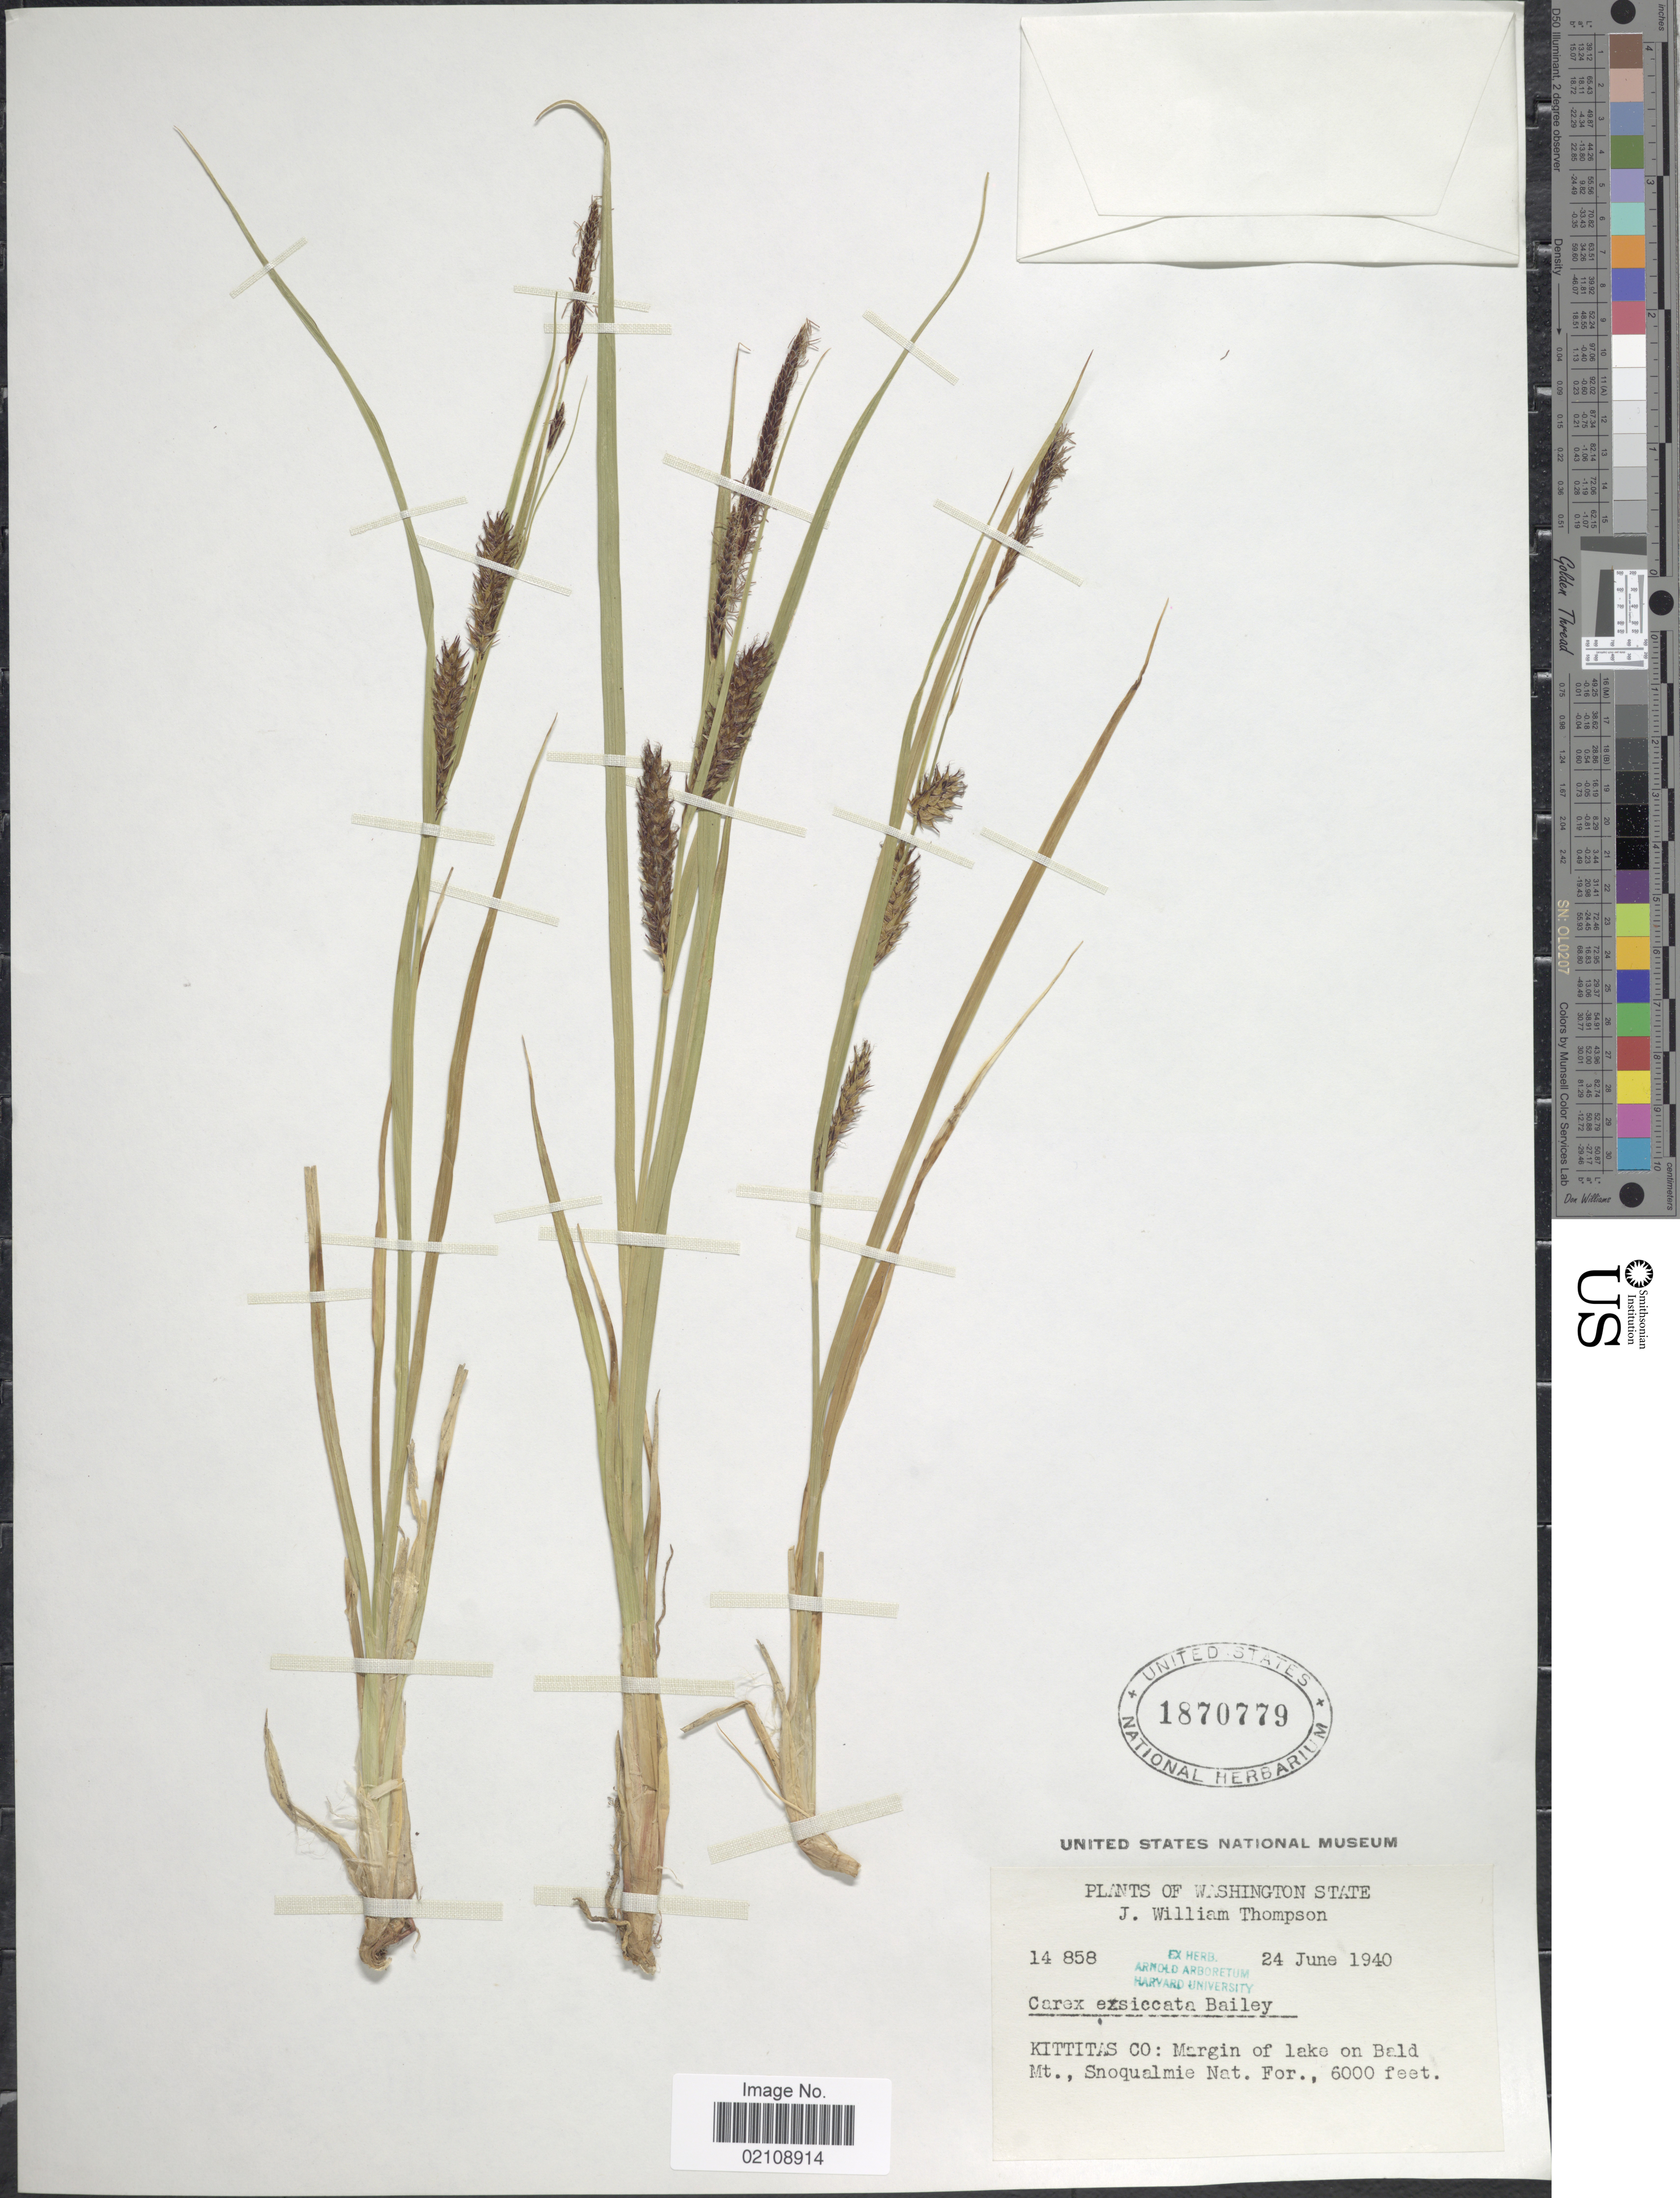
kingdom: Plantae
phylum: Tracheophyta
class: Liliopsida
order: Poales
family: Cyperaceae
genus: Carex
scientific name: Carex exsiccata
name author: L.H. Bailey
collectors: J. W. Thompson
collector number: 14858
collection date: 1940-06-24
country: United States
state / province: Washington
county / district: Kittitas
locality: Kittitas Co.: Margin of lake on Bald Mt. Snoqualmie Nat. For.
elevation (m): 1829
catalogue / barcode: US 1870779